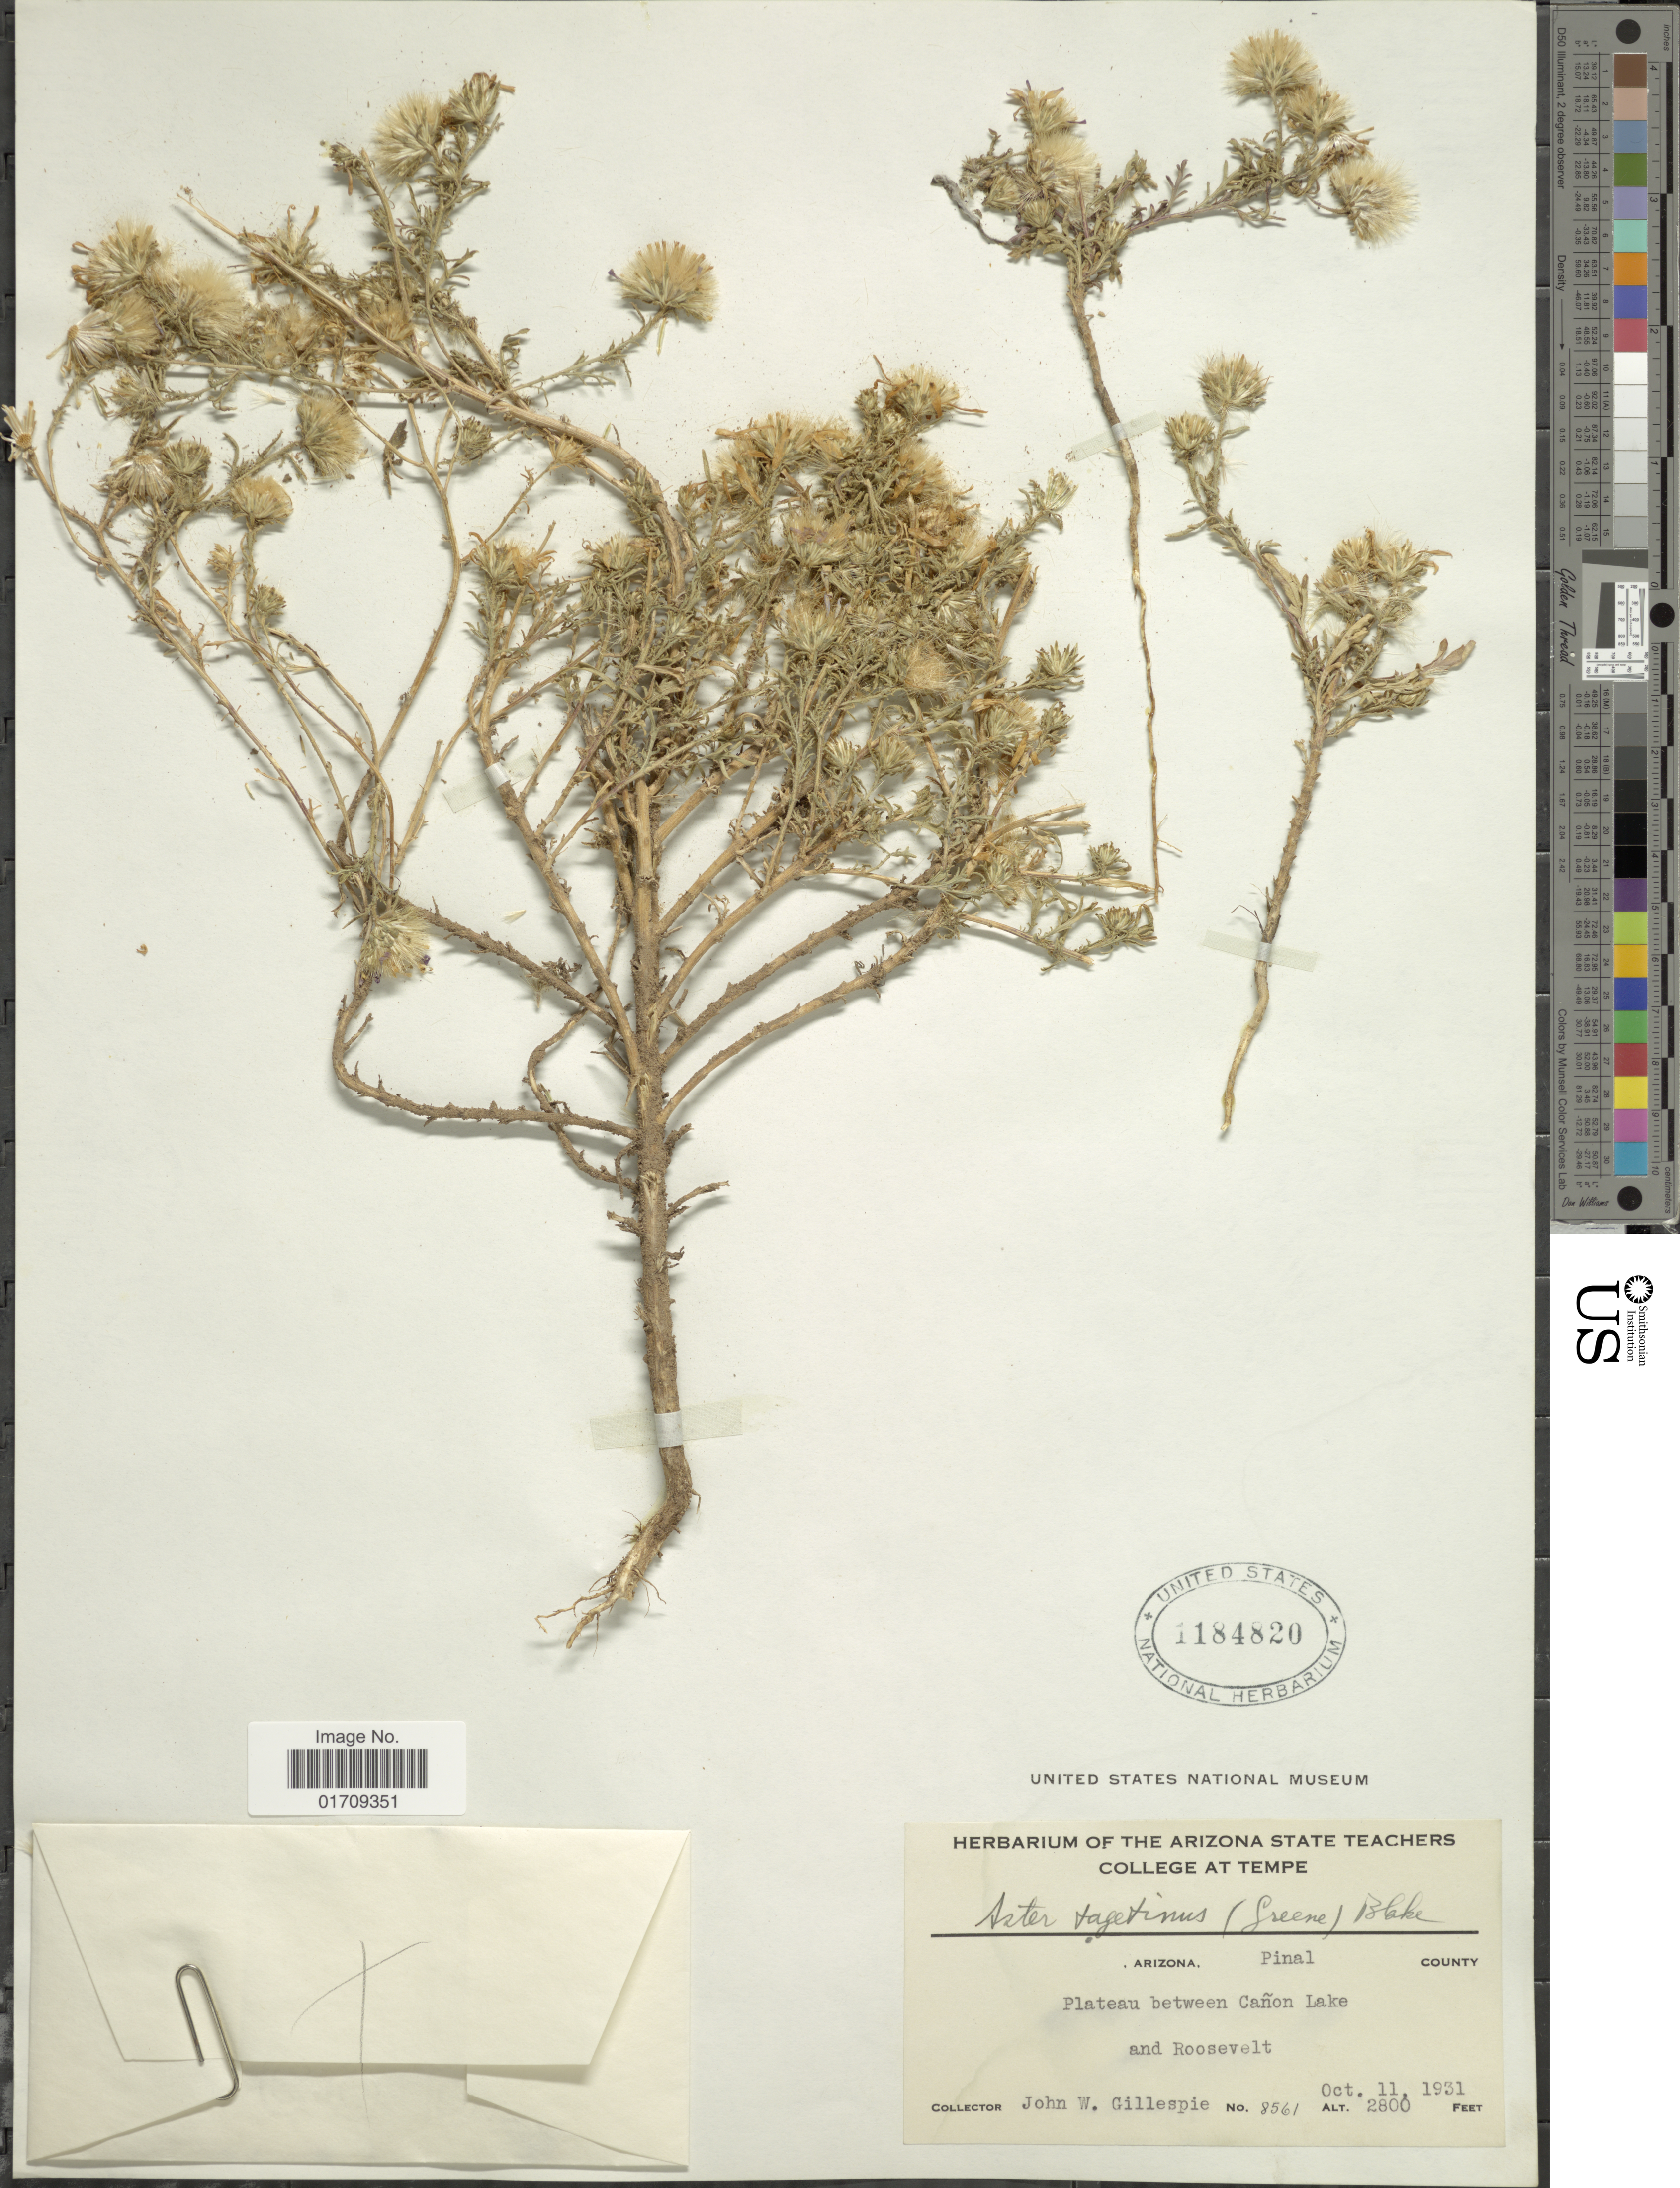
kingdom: Plantae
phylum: Tracheophyta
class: Magnoliopsida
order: Asterales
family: Asteraceae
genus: Machaeranthera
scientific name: Machaeranthera tagetina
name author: Greene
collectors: J. W. Gillespie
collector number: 8561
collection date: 1931-10-11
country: United States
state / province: Arizona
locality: Pinal County, Plateau between Canon Lake and Roosevelt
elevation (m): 853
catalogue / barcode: US 1184820